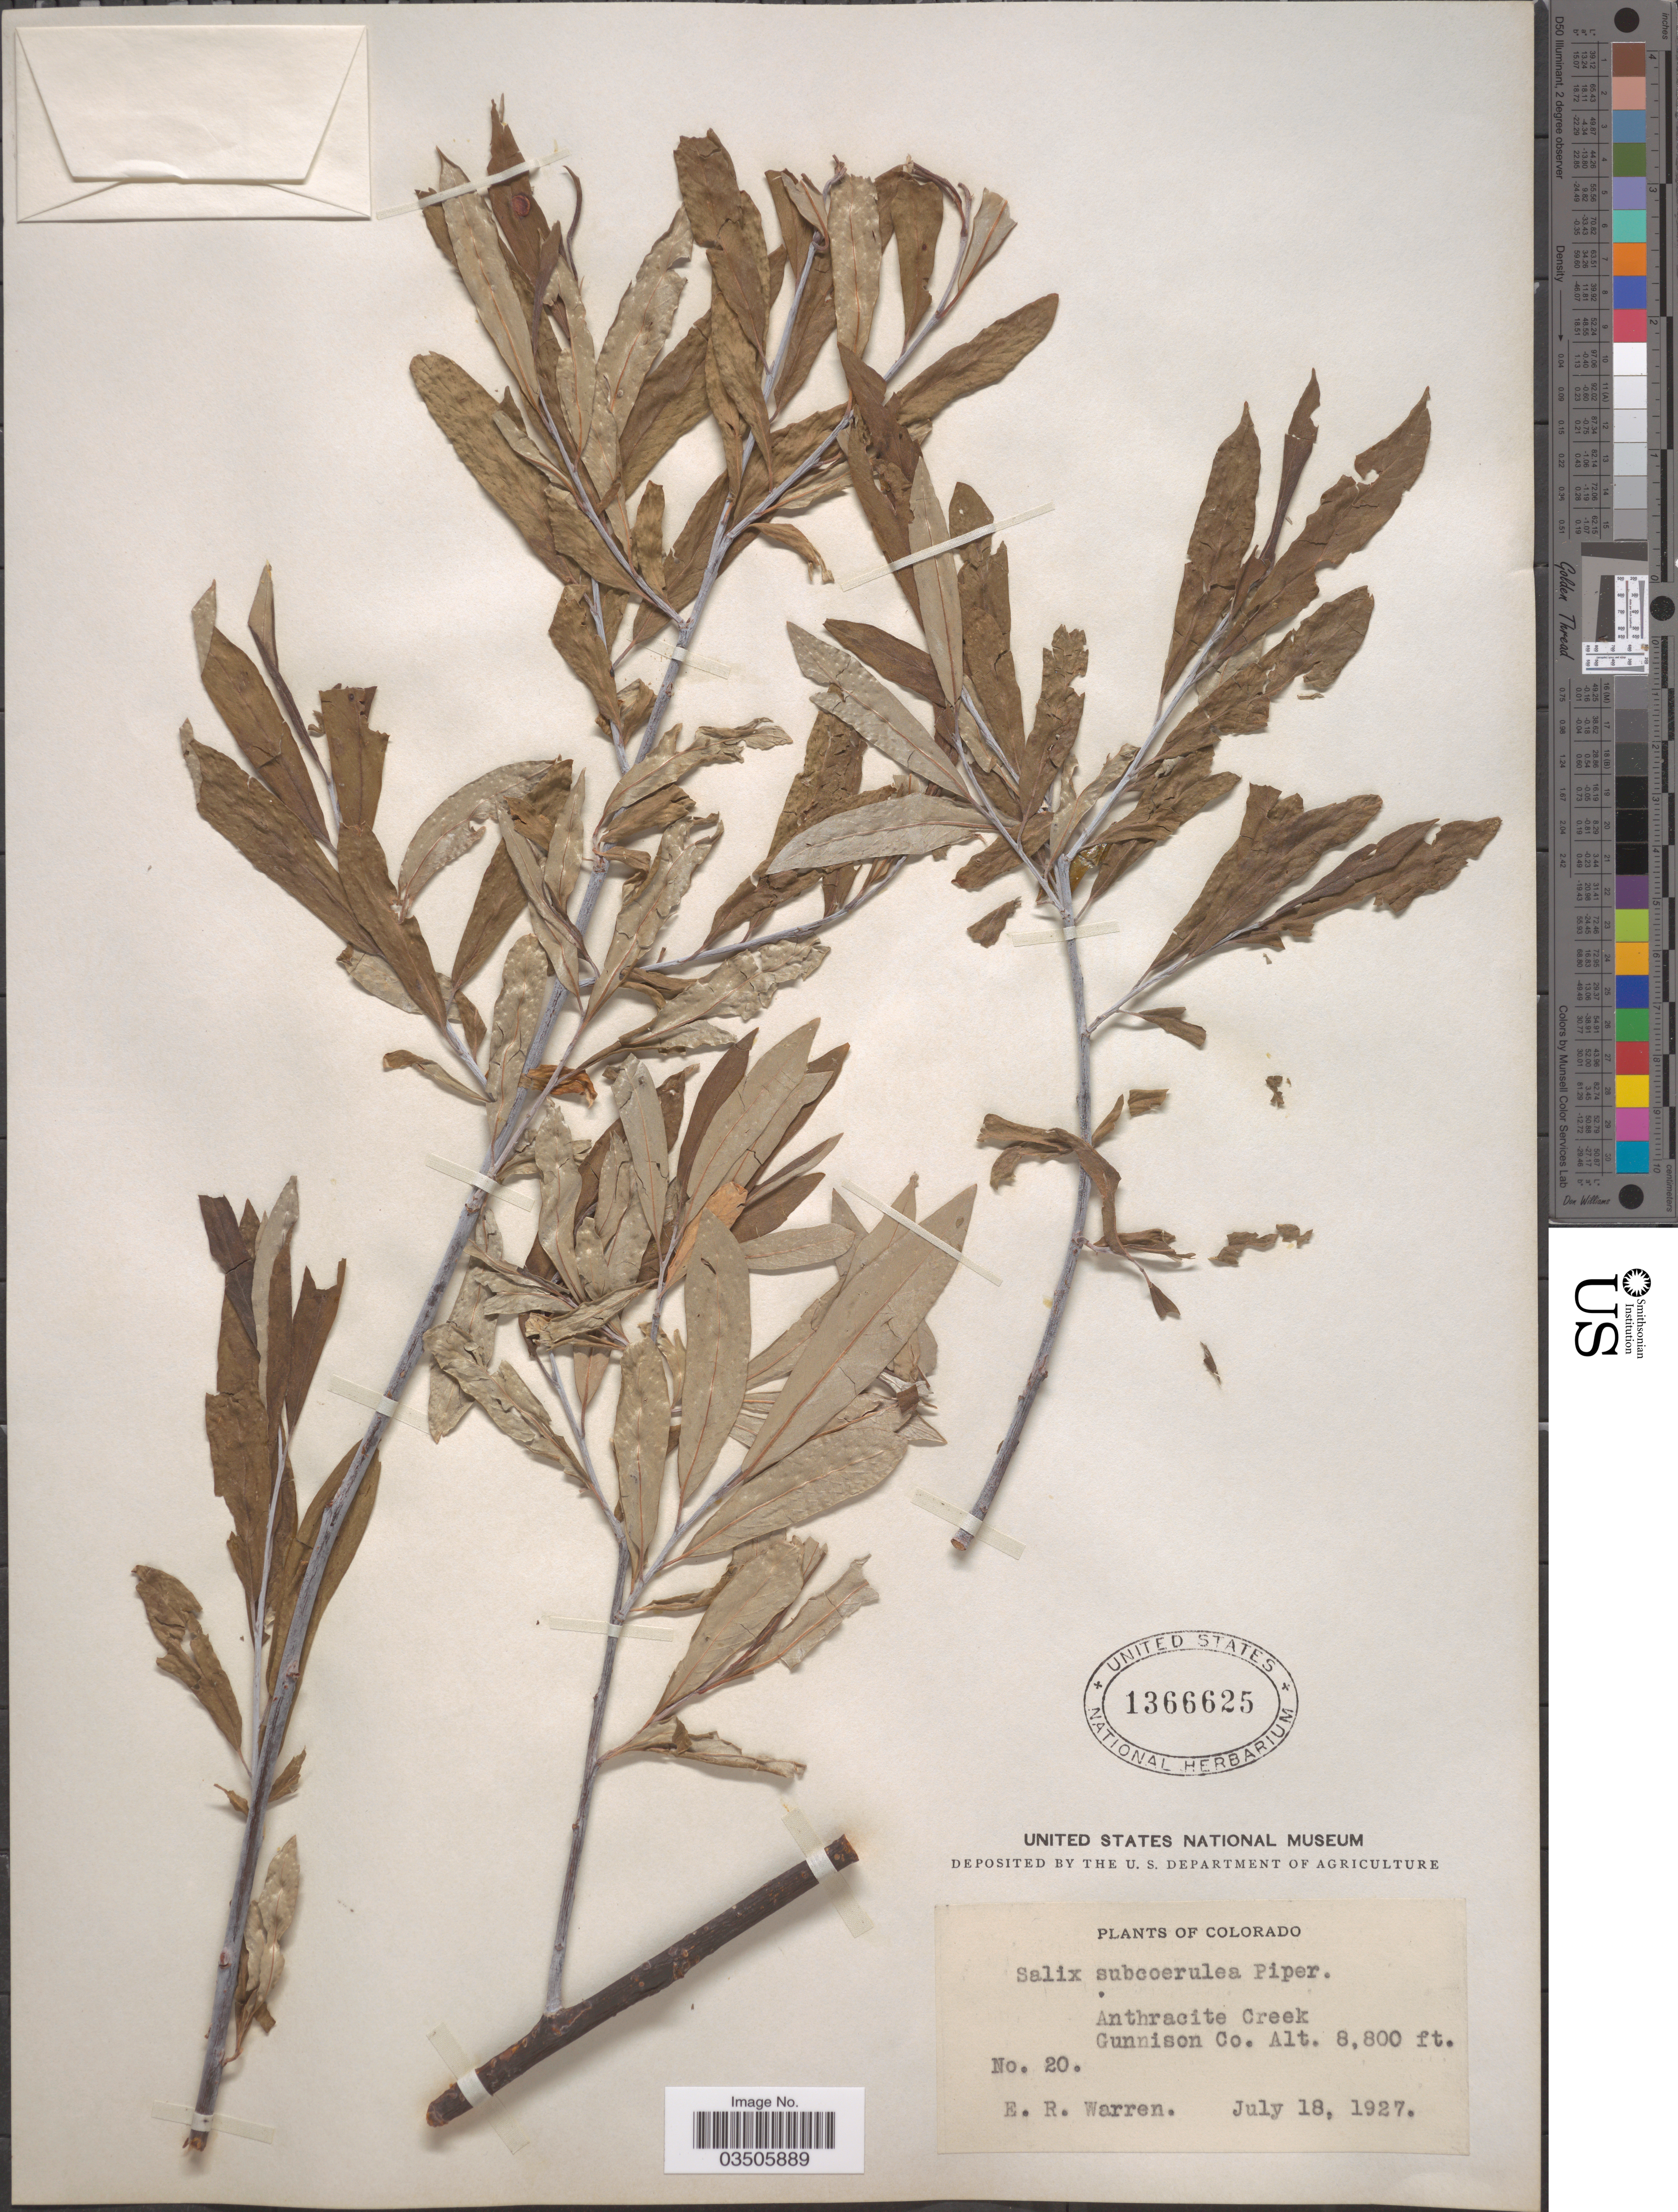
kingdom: Plantae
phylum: Tracheophyta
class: Magnoliopsida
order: Malpighiales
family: Salicaceae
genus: Salix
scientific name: Salix subcoerulea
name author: Piper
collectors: E. Warren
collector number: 20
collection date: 1927-07-18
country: United States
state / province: Colorado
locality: Anthracite Creek. Gunnison Co.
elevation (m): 2682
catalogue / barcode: US 1366625